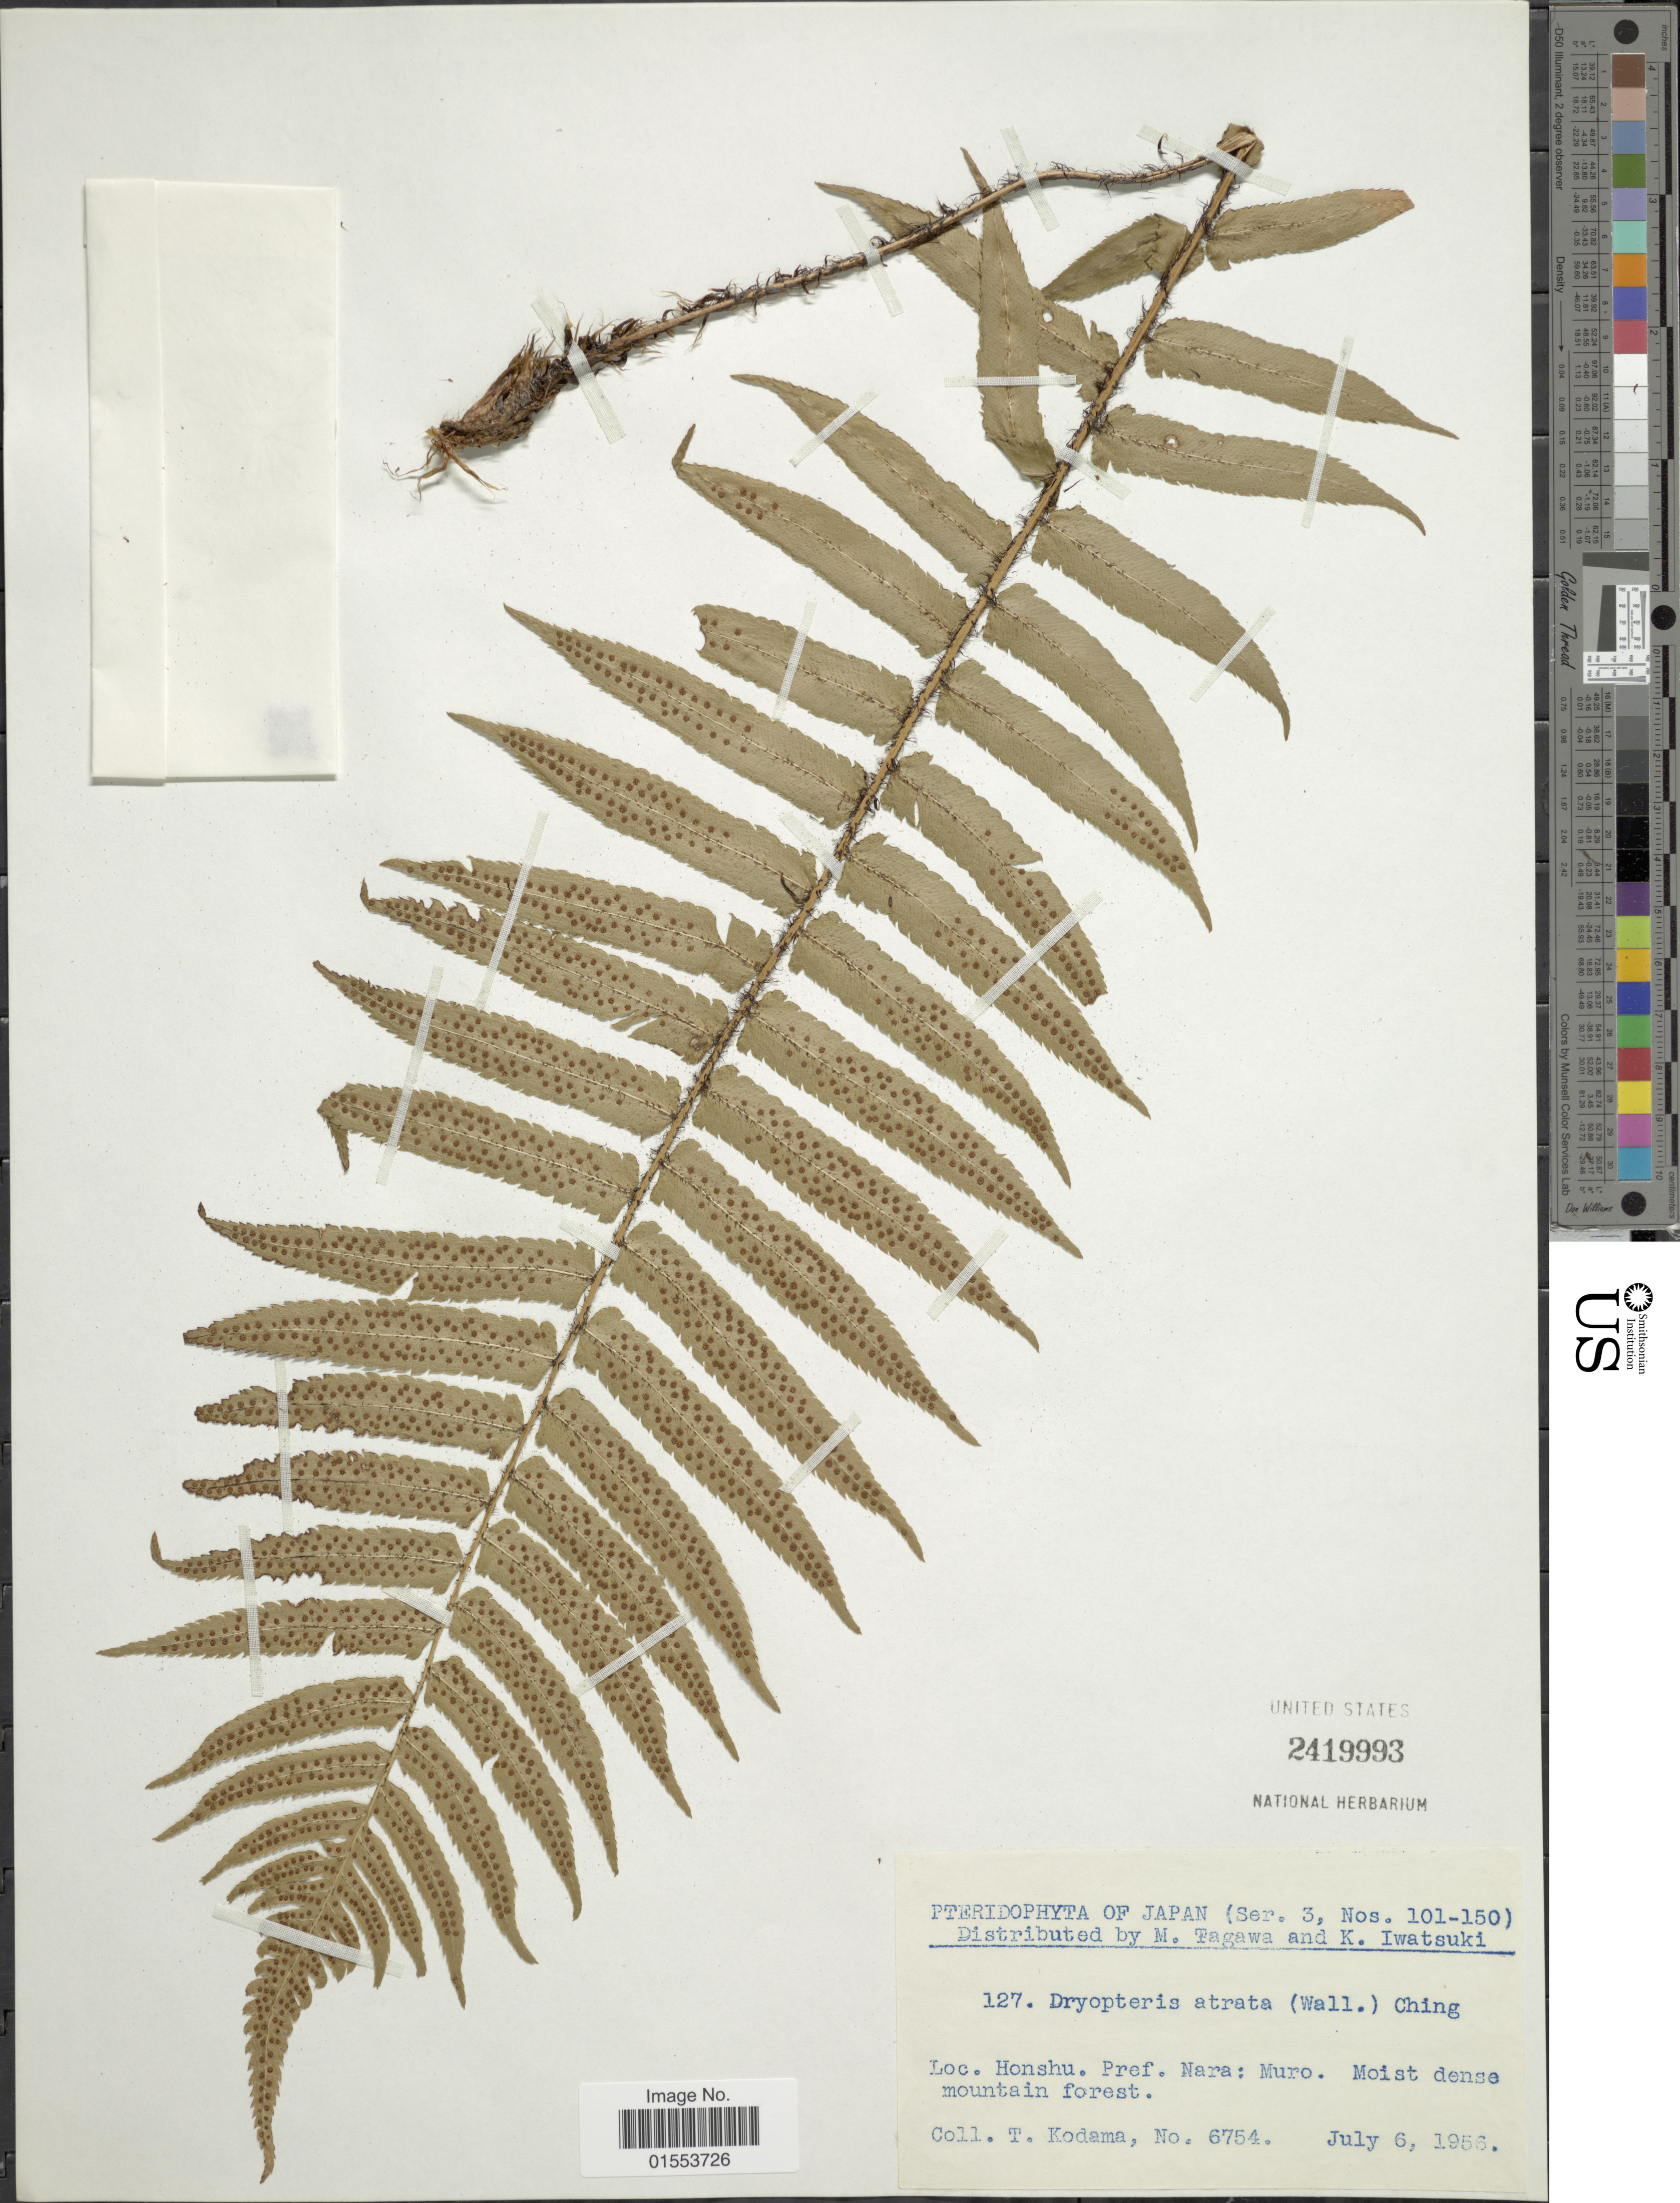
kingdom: Plantae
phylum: Tracheophyta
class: Polypodiopsida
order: Polypodiales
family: Dryopteridaceae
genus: Dryopteris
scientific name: Dryopteris atrata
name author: (Wall. ex Kunze) Ching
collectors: T. Kodama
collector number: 6754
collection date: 1956-07-06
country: Japan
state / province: Nara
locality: Japan Honsh. Pref. Nara: Muro.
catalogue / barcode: US 2419993